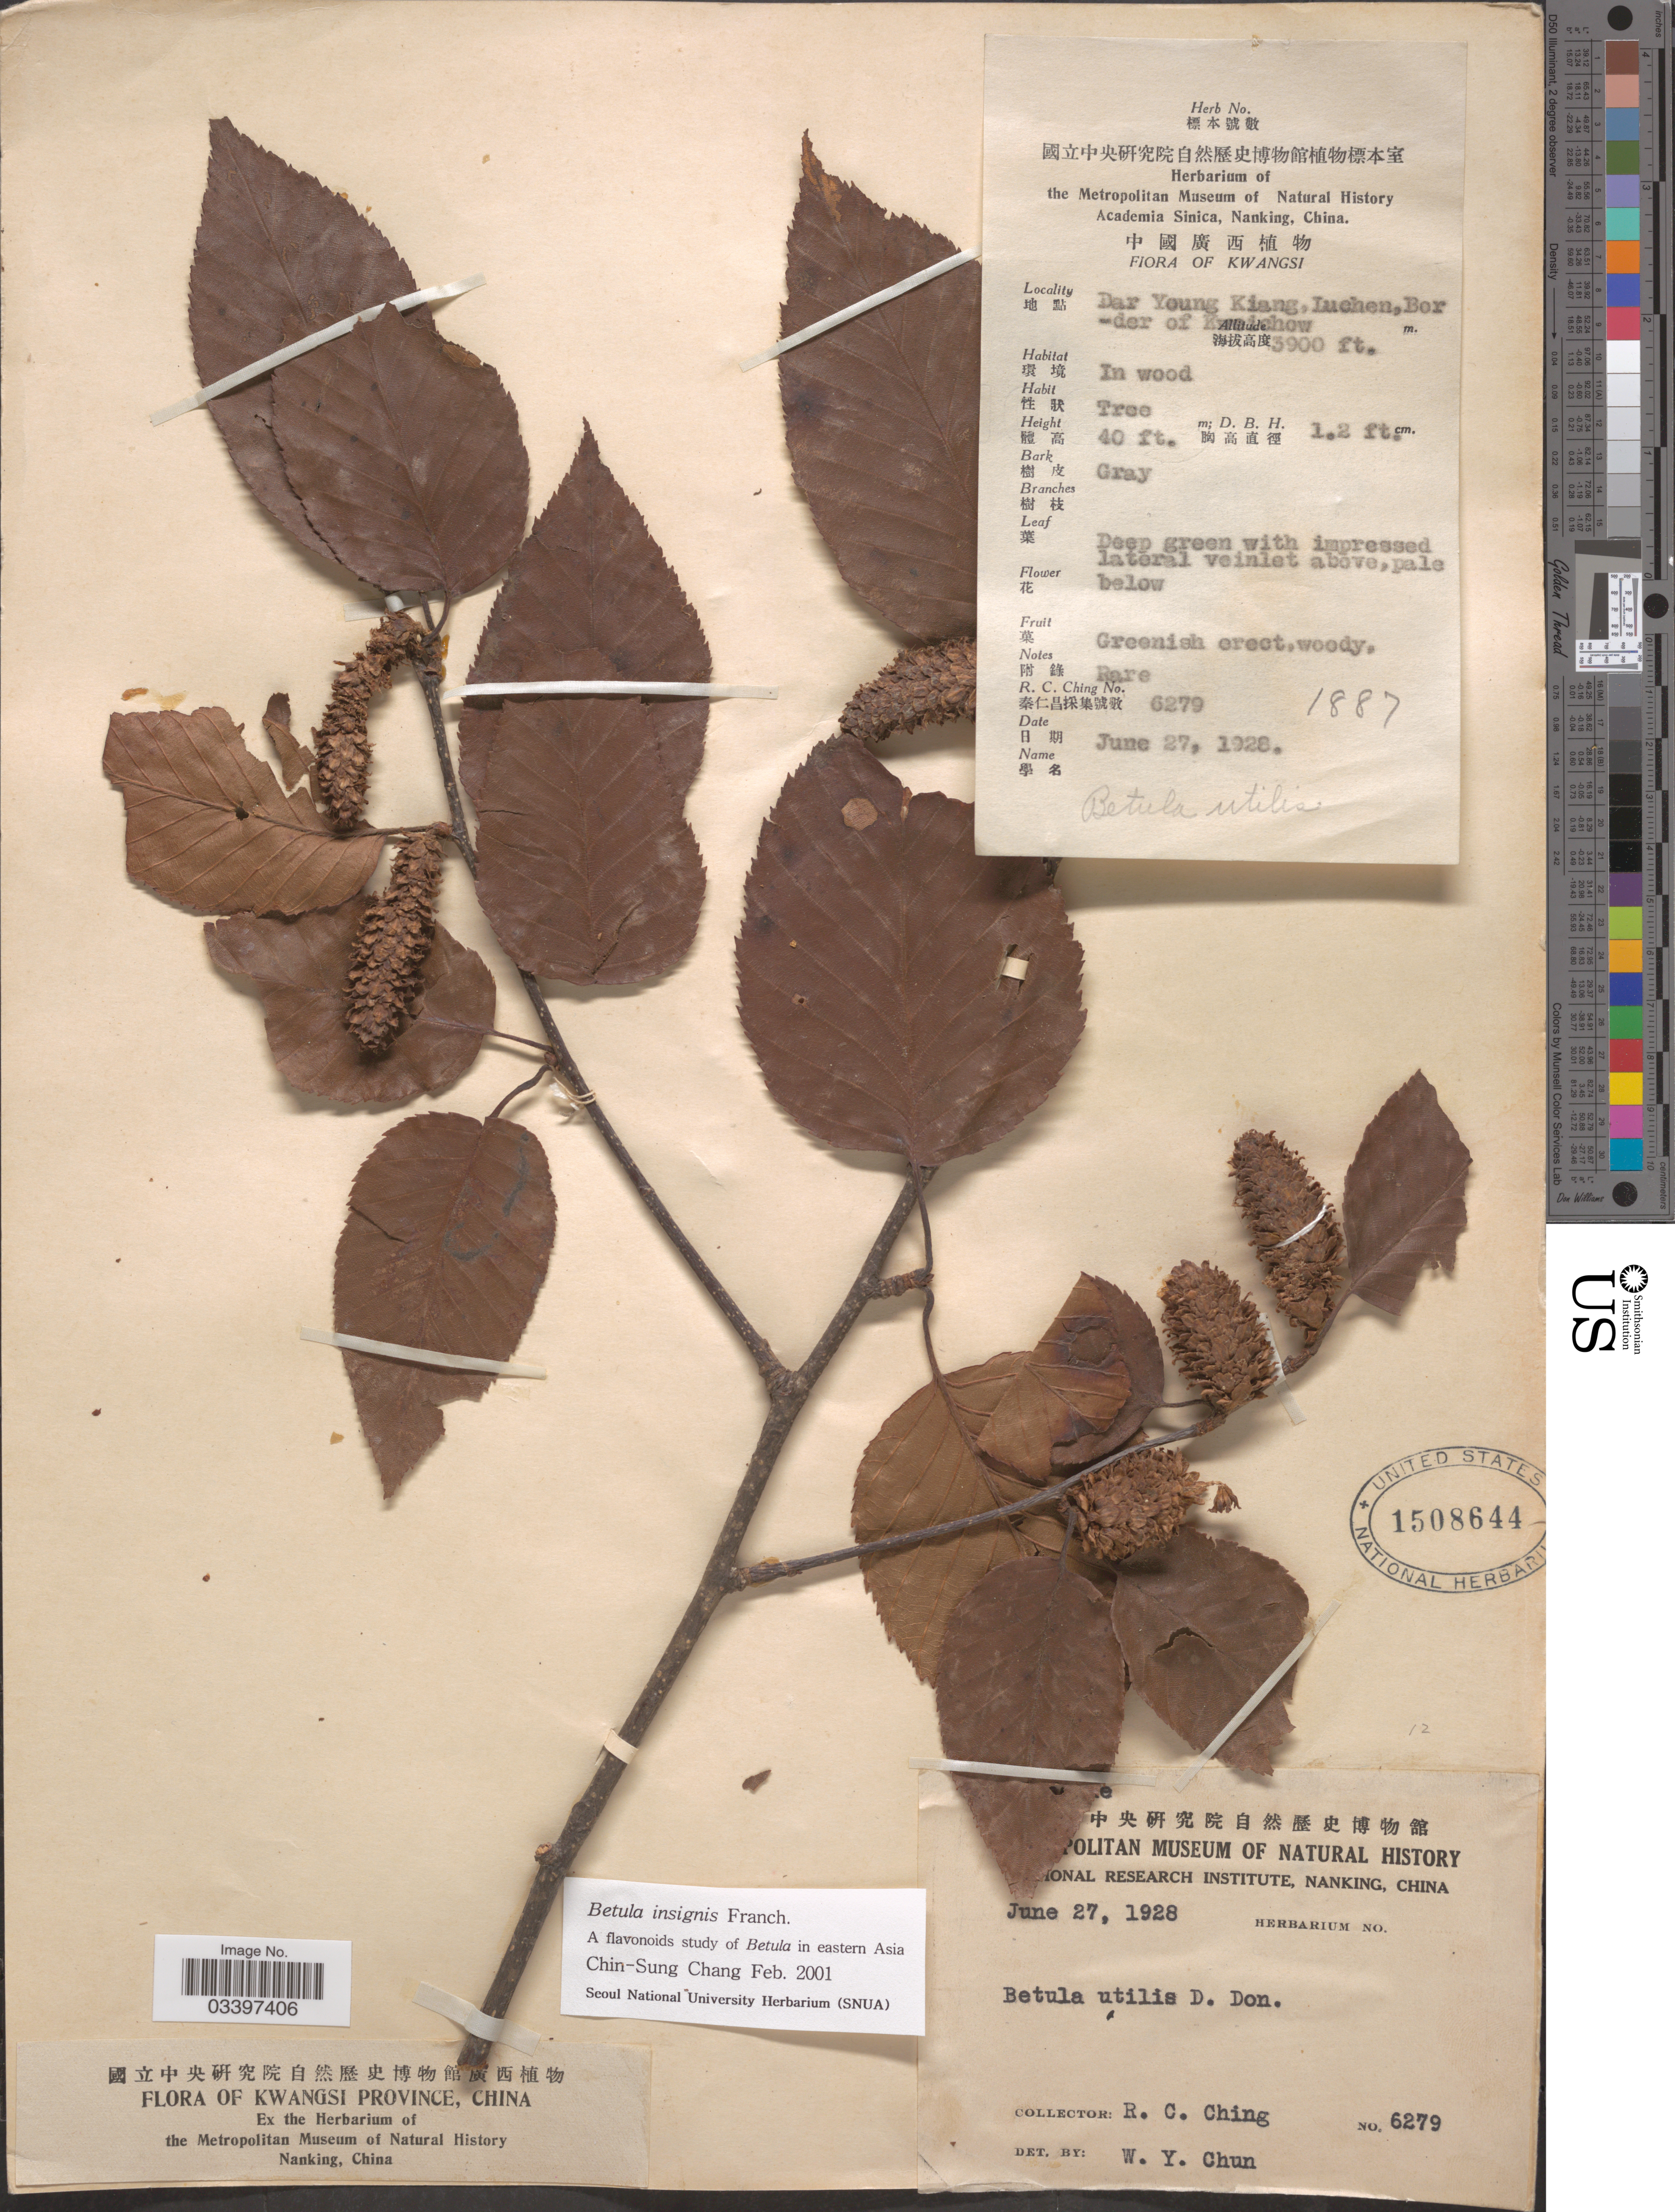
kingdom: Plantae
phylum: Tracheophyta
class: Magnoliopsida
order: Fagales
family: Betulaceae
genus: Betula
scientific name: Betula insignis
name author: Franch.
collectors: R. C. Ching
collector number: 6279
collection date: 1928-06-27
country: China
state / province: Guangxi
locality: Kwangsi Province. Dar Young Kiang, Luchen, Border of Kweichow.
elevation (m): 1189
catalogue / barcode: US 1508644